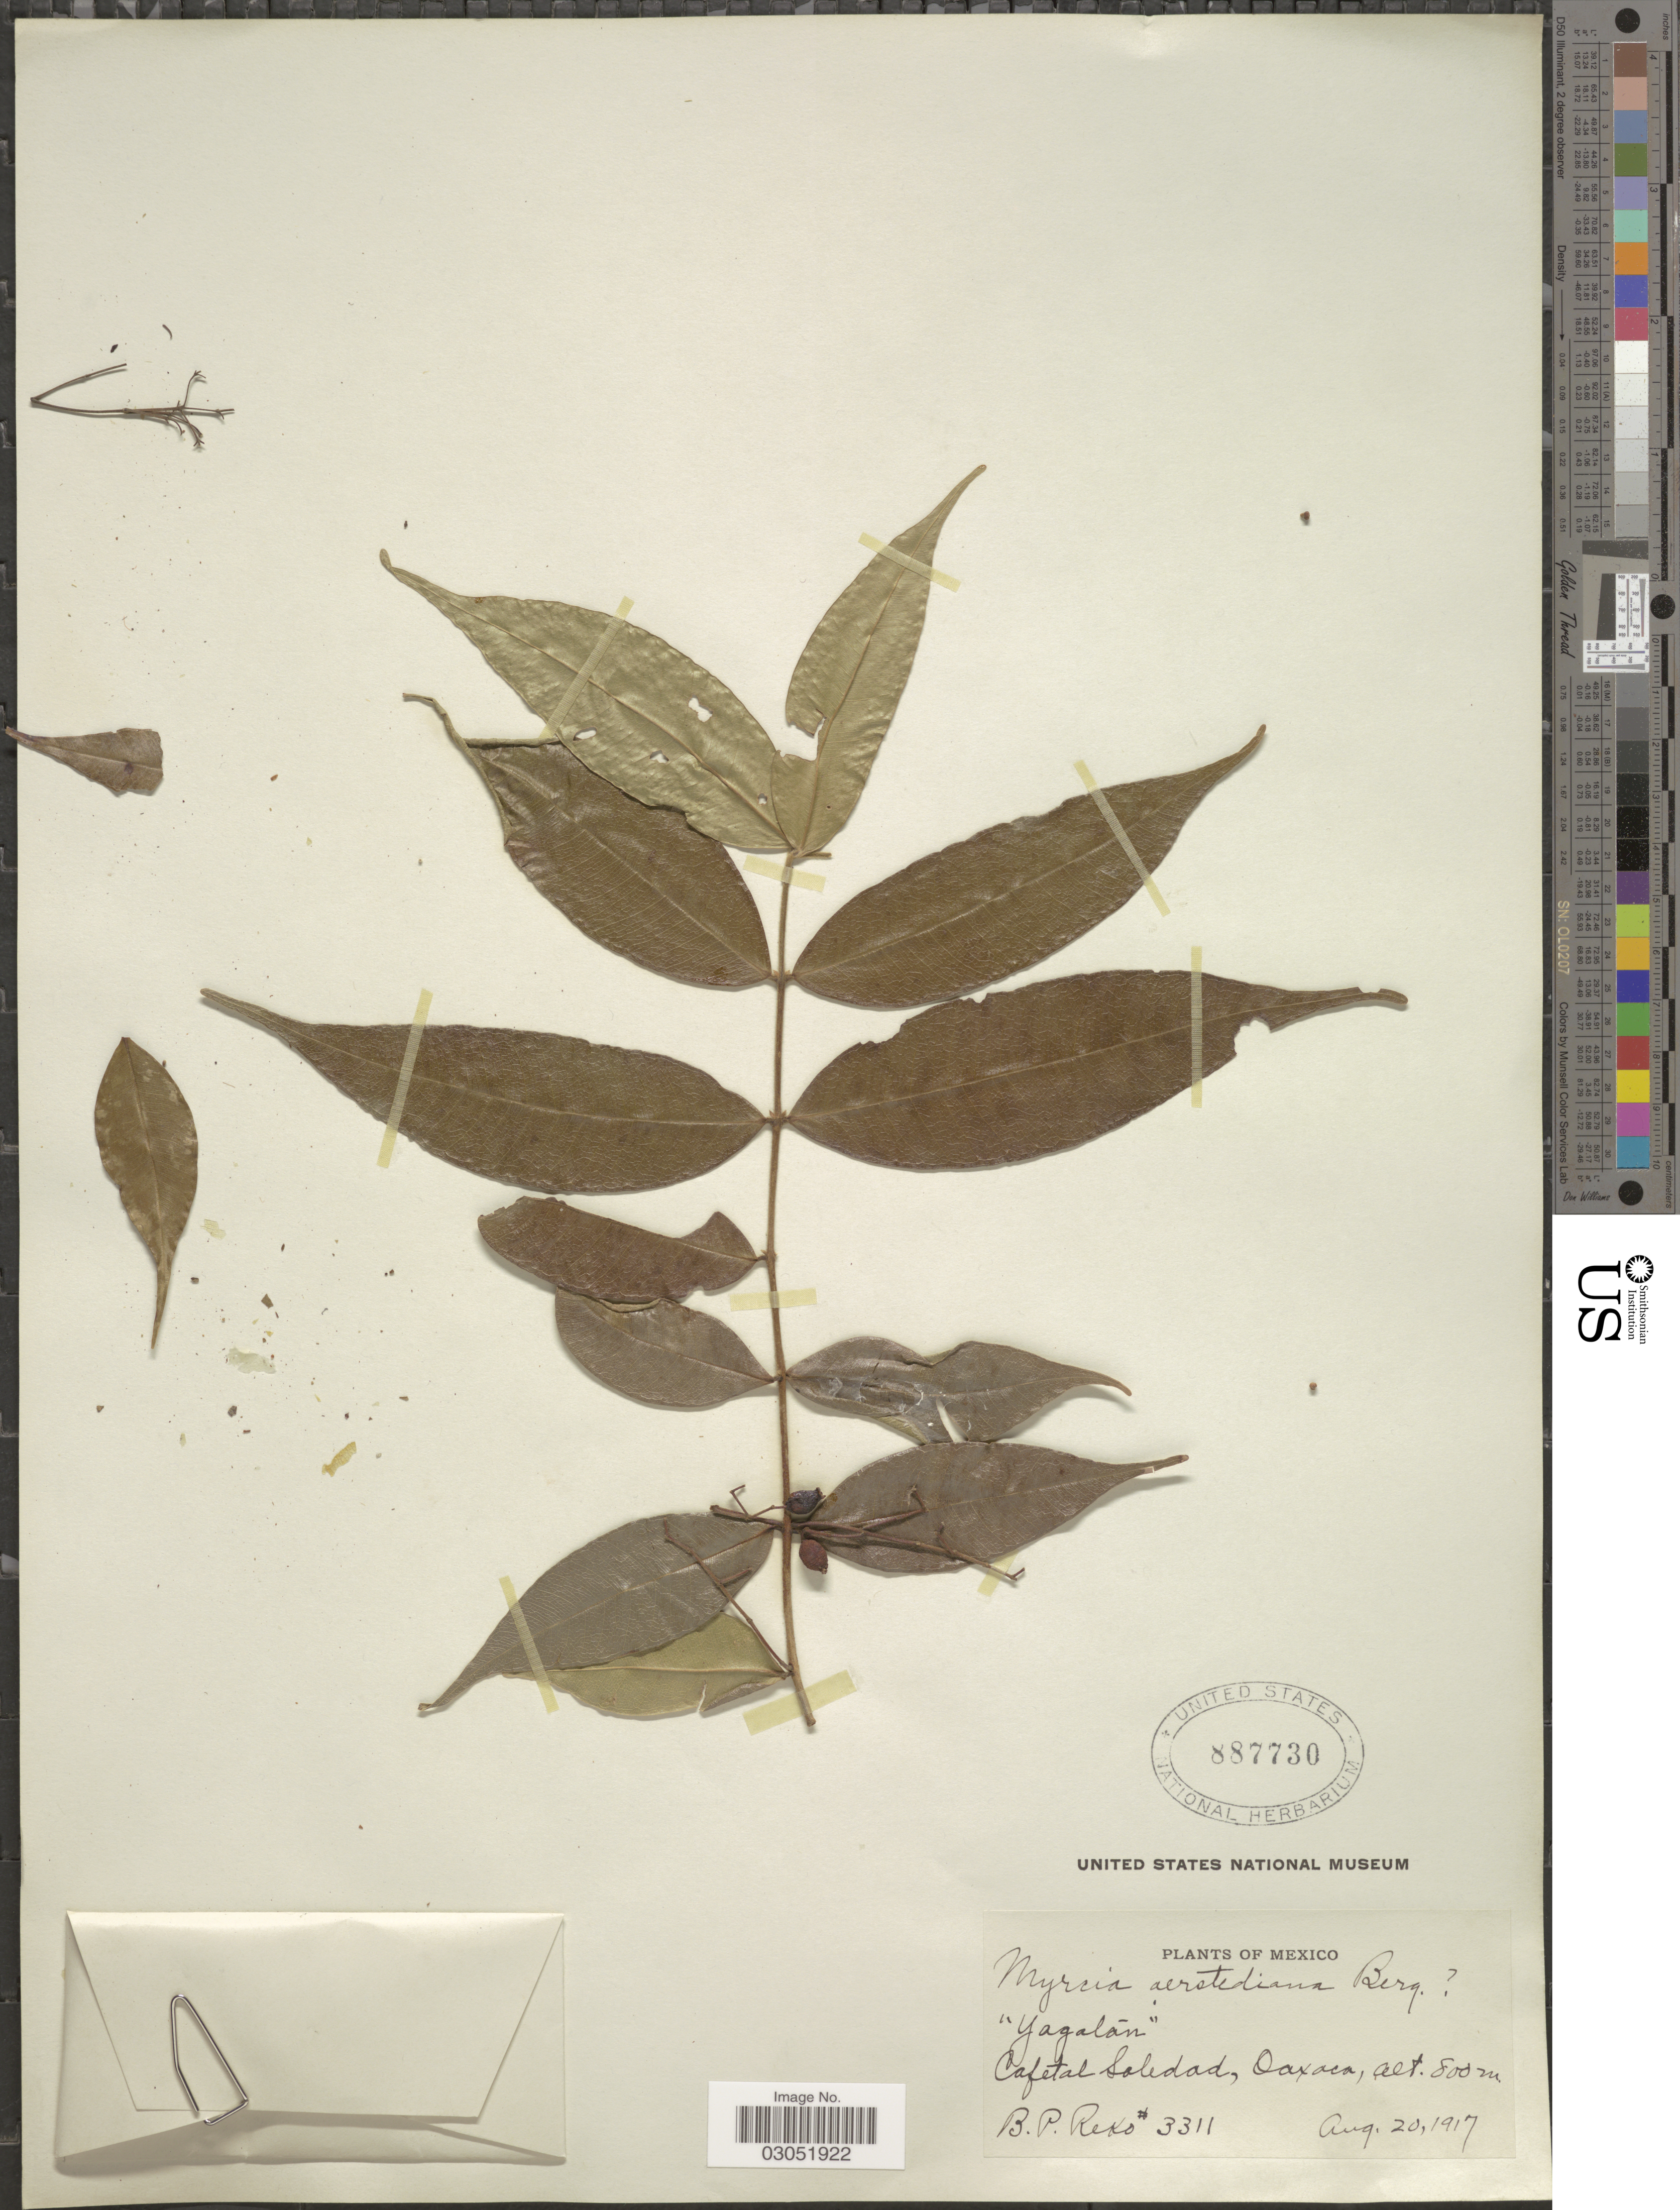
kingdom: Plantae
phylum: Tracheophyta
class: Magnoliopsida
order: Myrtales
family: Myrtaceae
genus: Myrcia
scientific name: Myrcia splendens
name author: (Sw.) DC.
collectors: B. P. Reko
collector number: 3311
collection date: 1917-08-20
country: Mexico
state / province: Oaxaca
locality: Cafetal Soledad.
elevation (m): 800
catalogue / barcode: US 887730